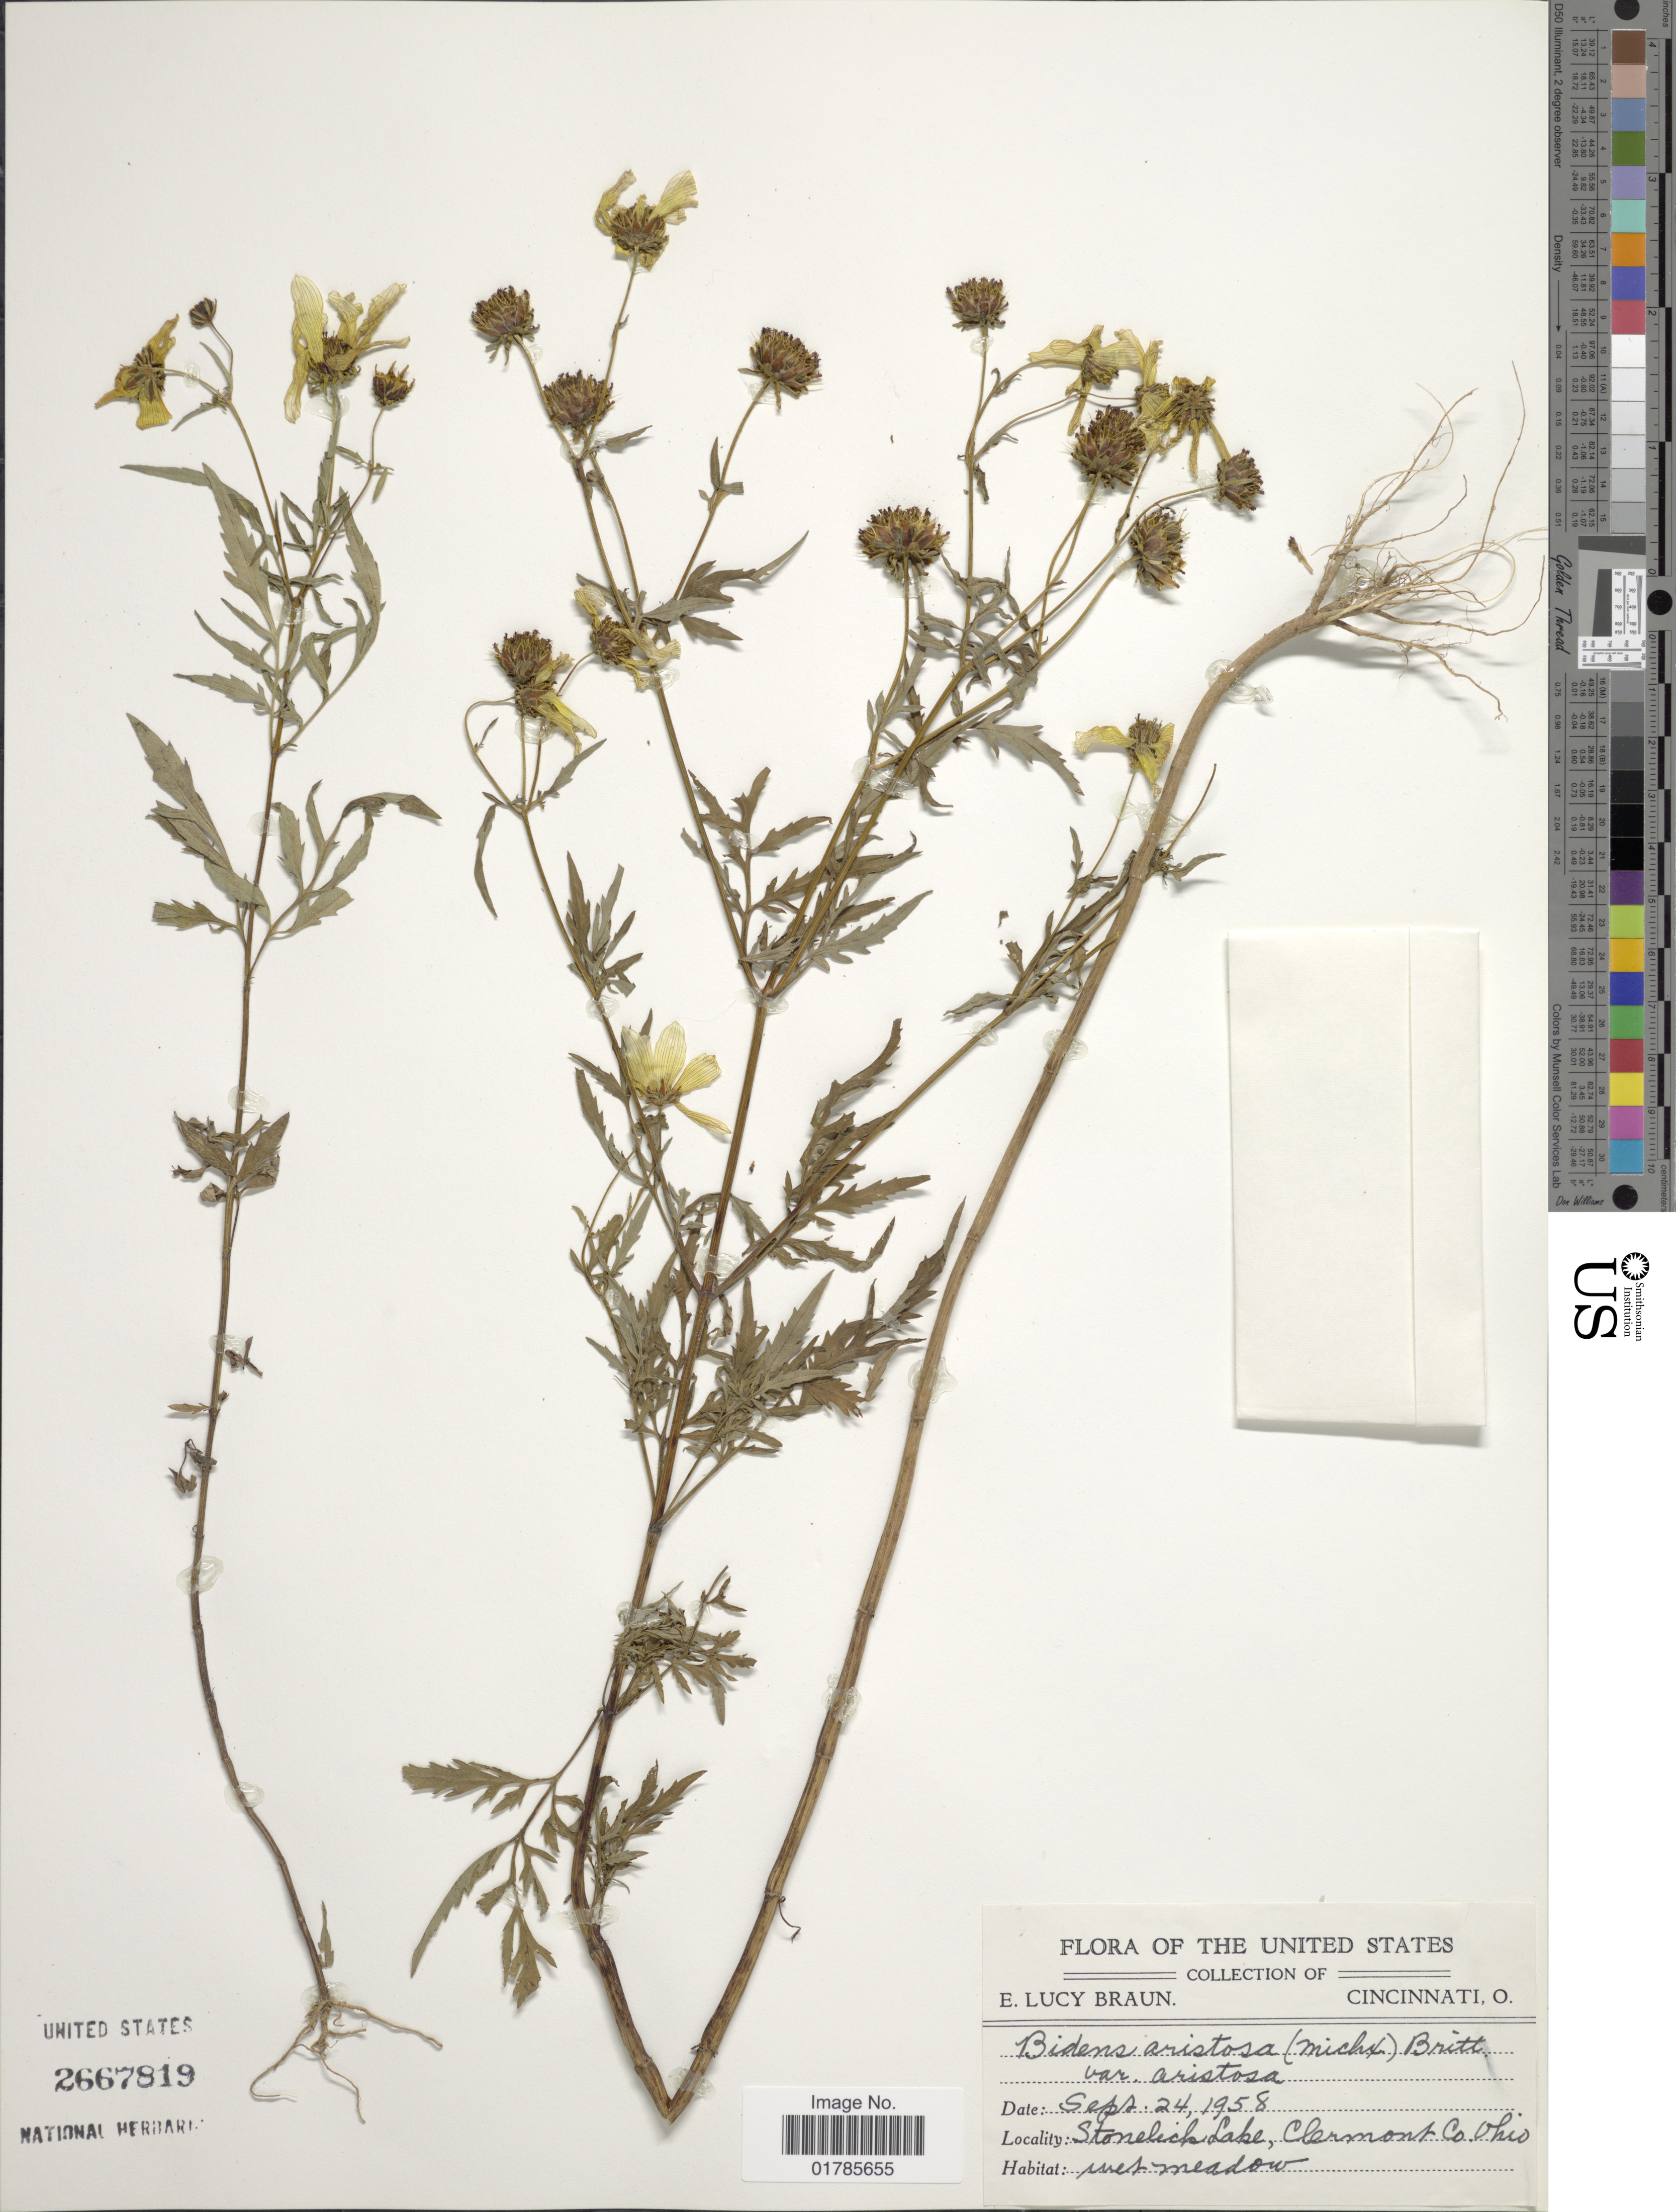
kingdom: Plantae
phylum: Tracheophyta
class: Magnoliopsida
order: Asterales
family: Asteraceae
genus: Bidens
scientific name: Bidens aristosa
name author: (Michx.) Britton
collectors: E. L. Braun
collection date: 1958-09-24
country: United States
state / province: Ohio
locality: Stonelick Lake, Clermont Co.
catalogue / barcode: US 2667819